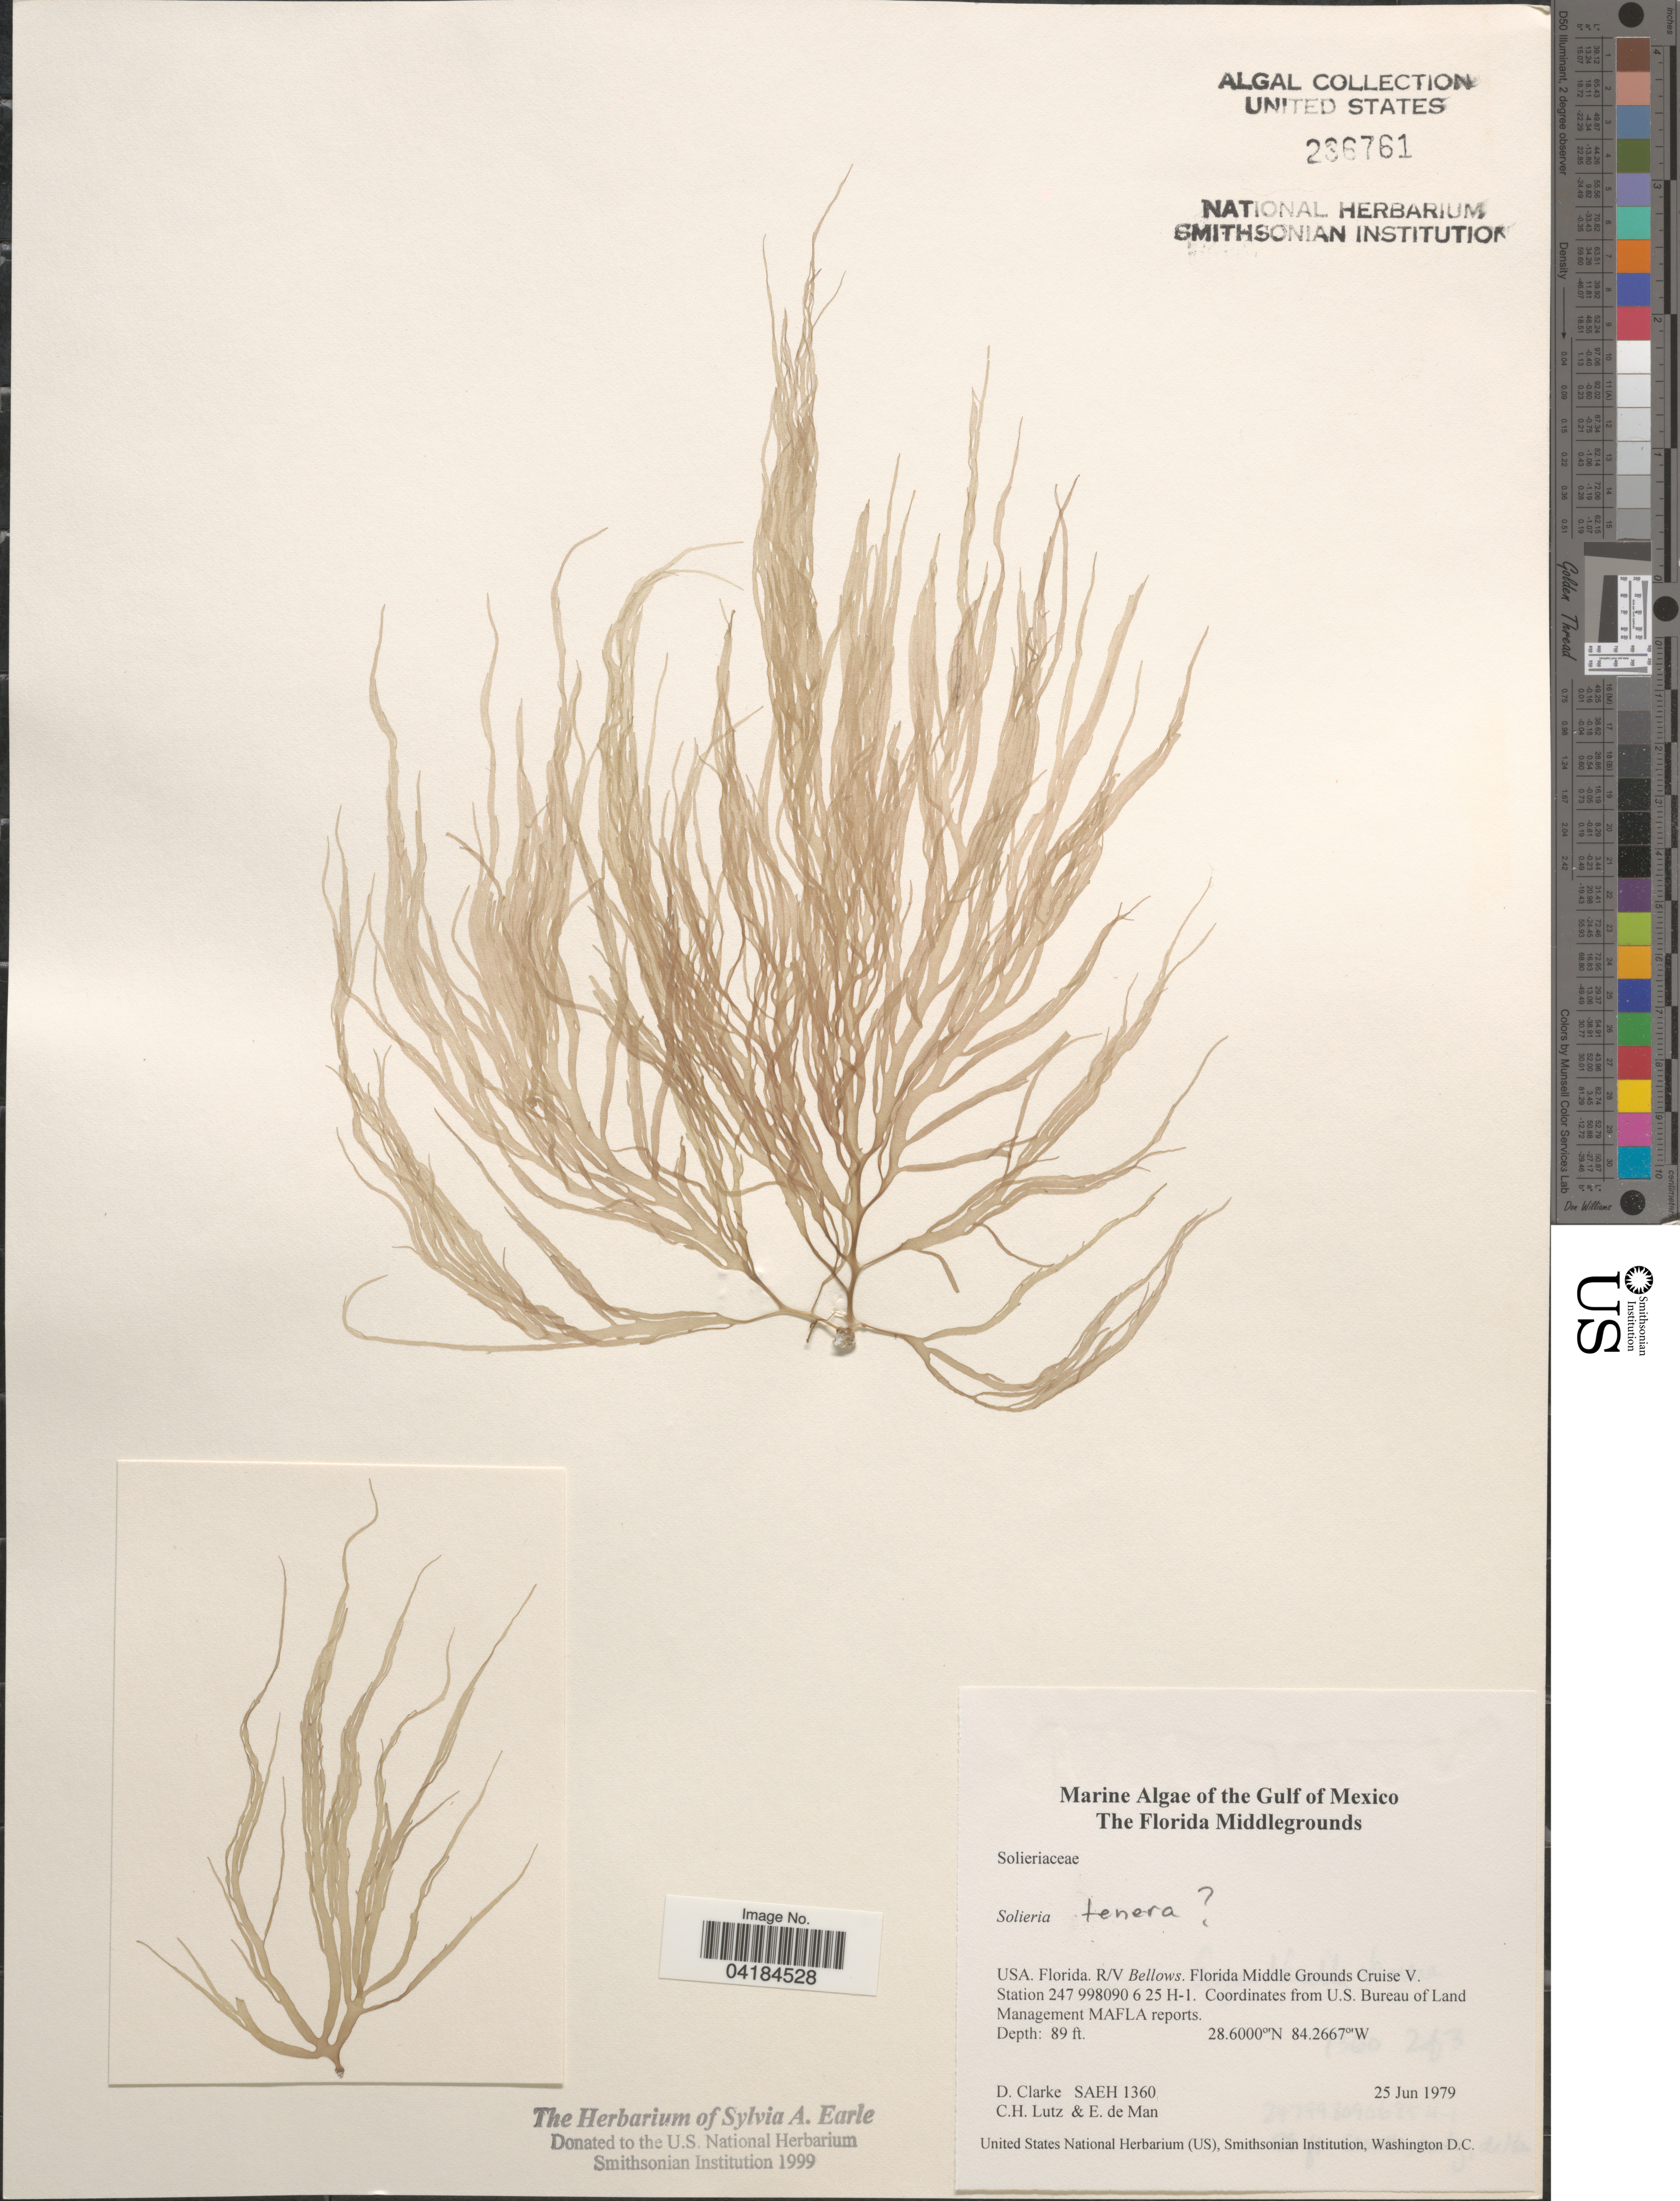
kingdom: Plantae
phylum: Rhodophyta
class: Florideophyceae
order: Gigartinales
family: Solieriaceae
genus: Solieria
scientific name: Solieria filiformis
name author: (Kütz.) P.W. Gabrielson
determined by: Algae name updating Project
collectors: D. Clarke, C. Lutz & E. de Man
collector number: SAEH1360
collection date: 1979-06-25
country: United States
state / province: Florida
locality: The Gulf of Mexico. The Florida Middlegrounds. R/V Bellows. Florida Middle Grounds Cruise V. Station 247 998090 6 25 H-1. Coordinates from U.S. Bureau of Land Management MAFLA reports.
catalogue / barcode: US 236761